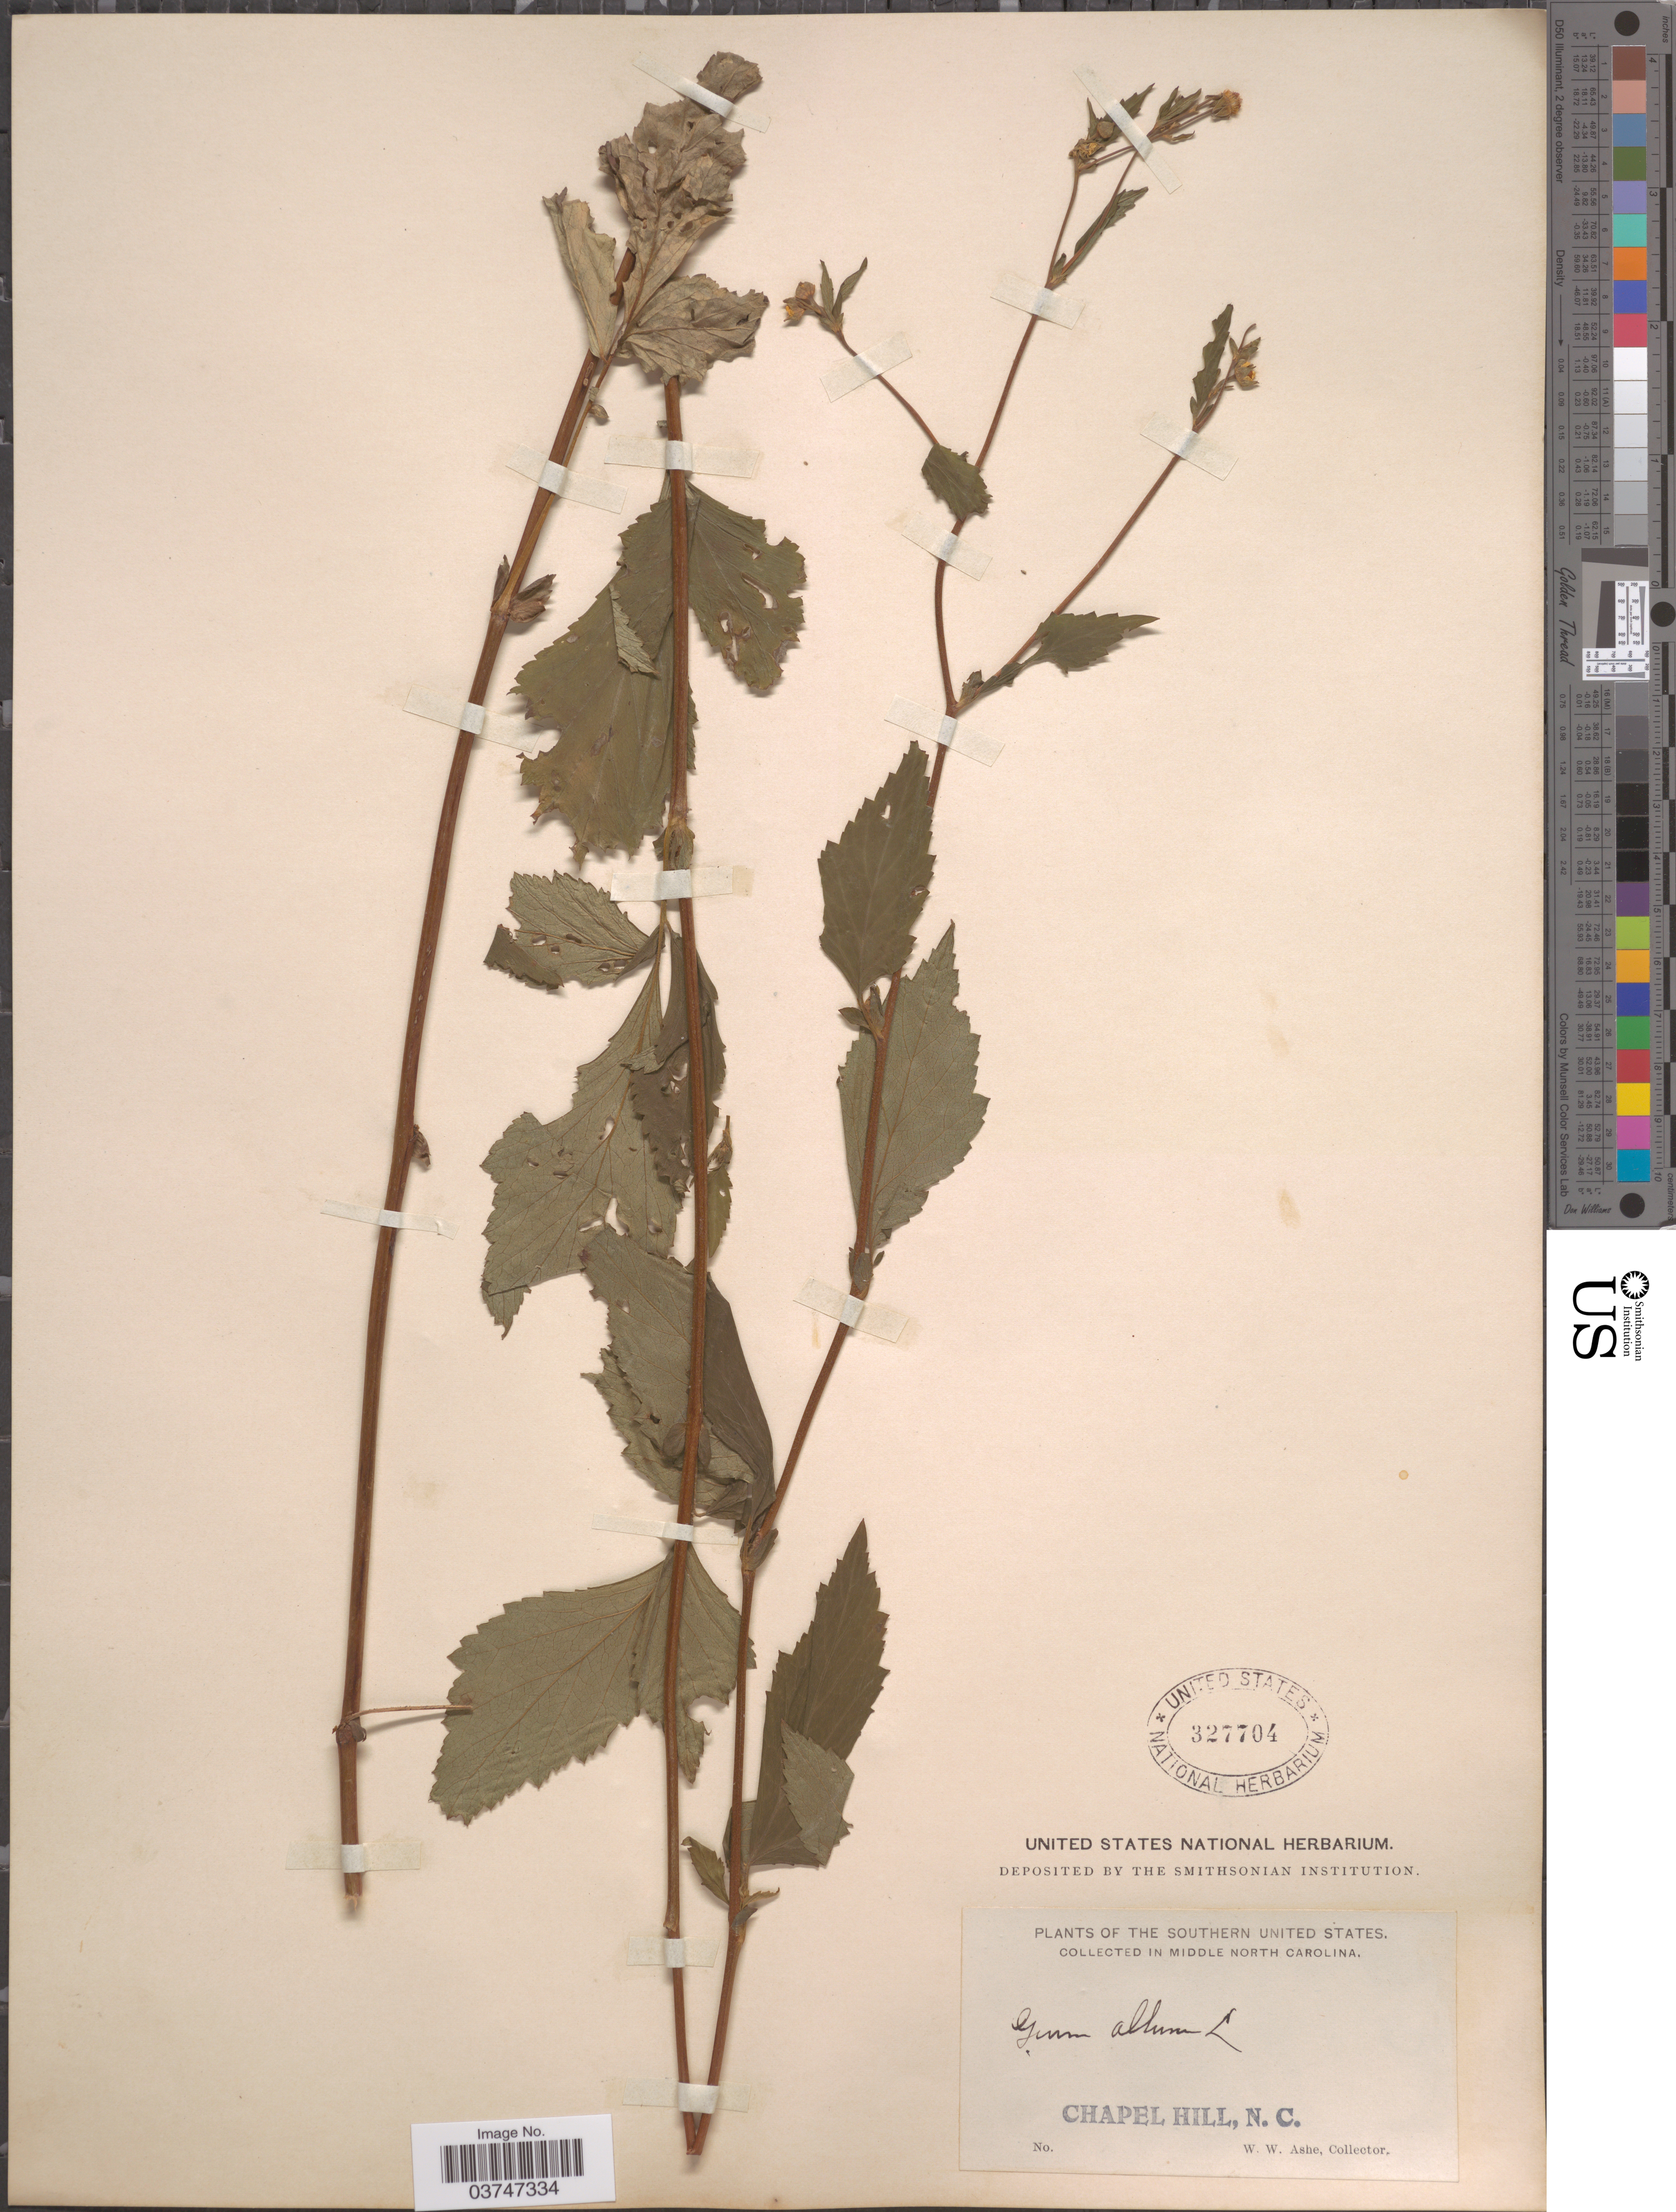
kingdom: Plantae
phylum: Tracheophyta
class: Magnoliopsida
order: Rosales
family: Rosaceae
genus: Geum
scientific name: Geum canadense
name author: Jacq.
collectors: W. W. Ashe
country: United States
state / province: North Carolina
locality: Southern United States. Middle North Carolina. Chapel Hill.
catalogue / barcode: US 327704